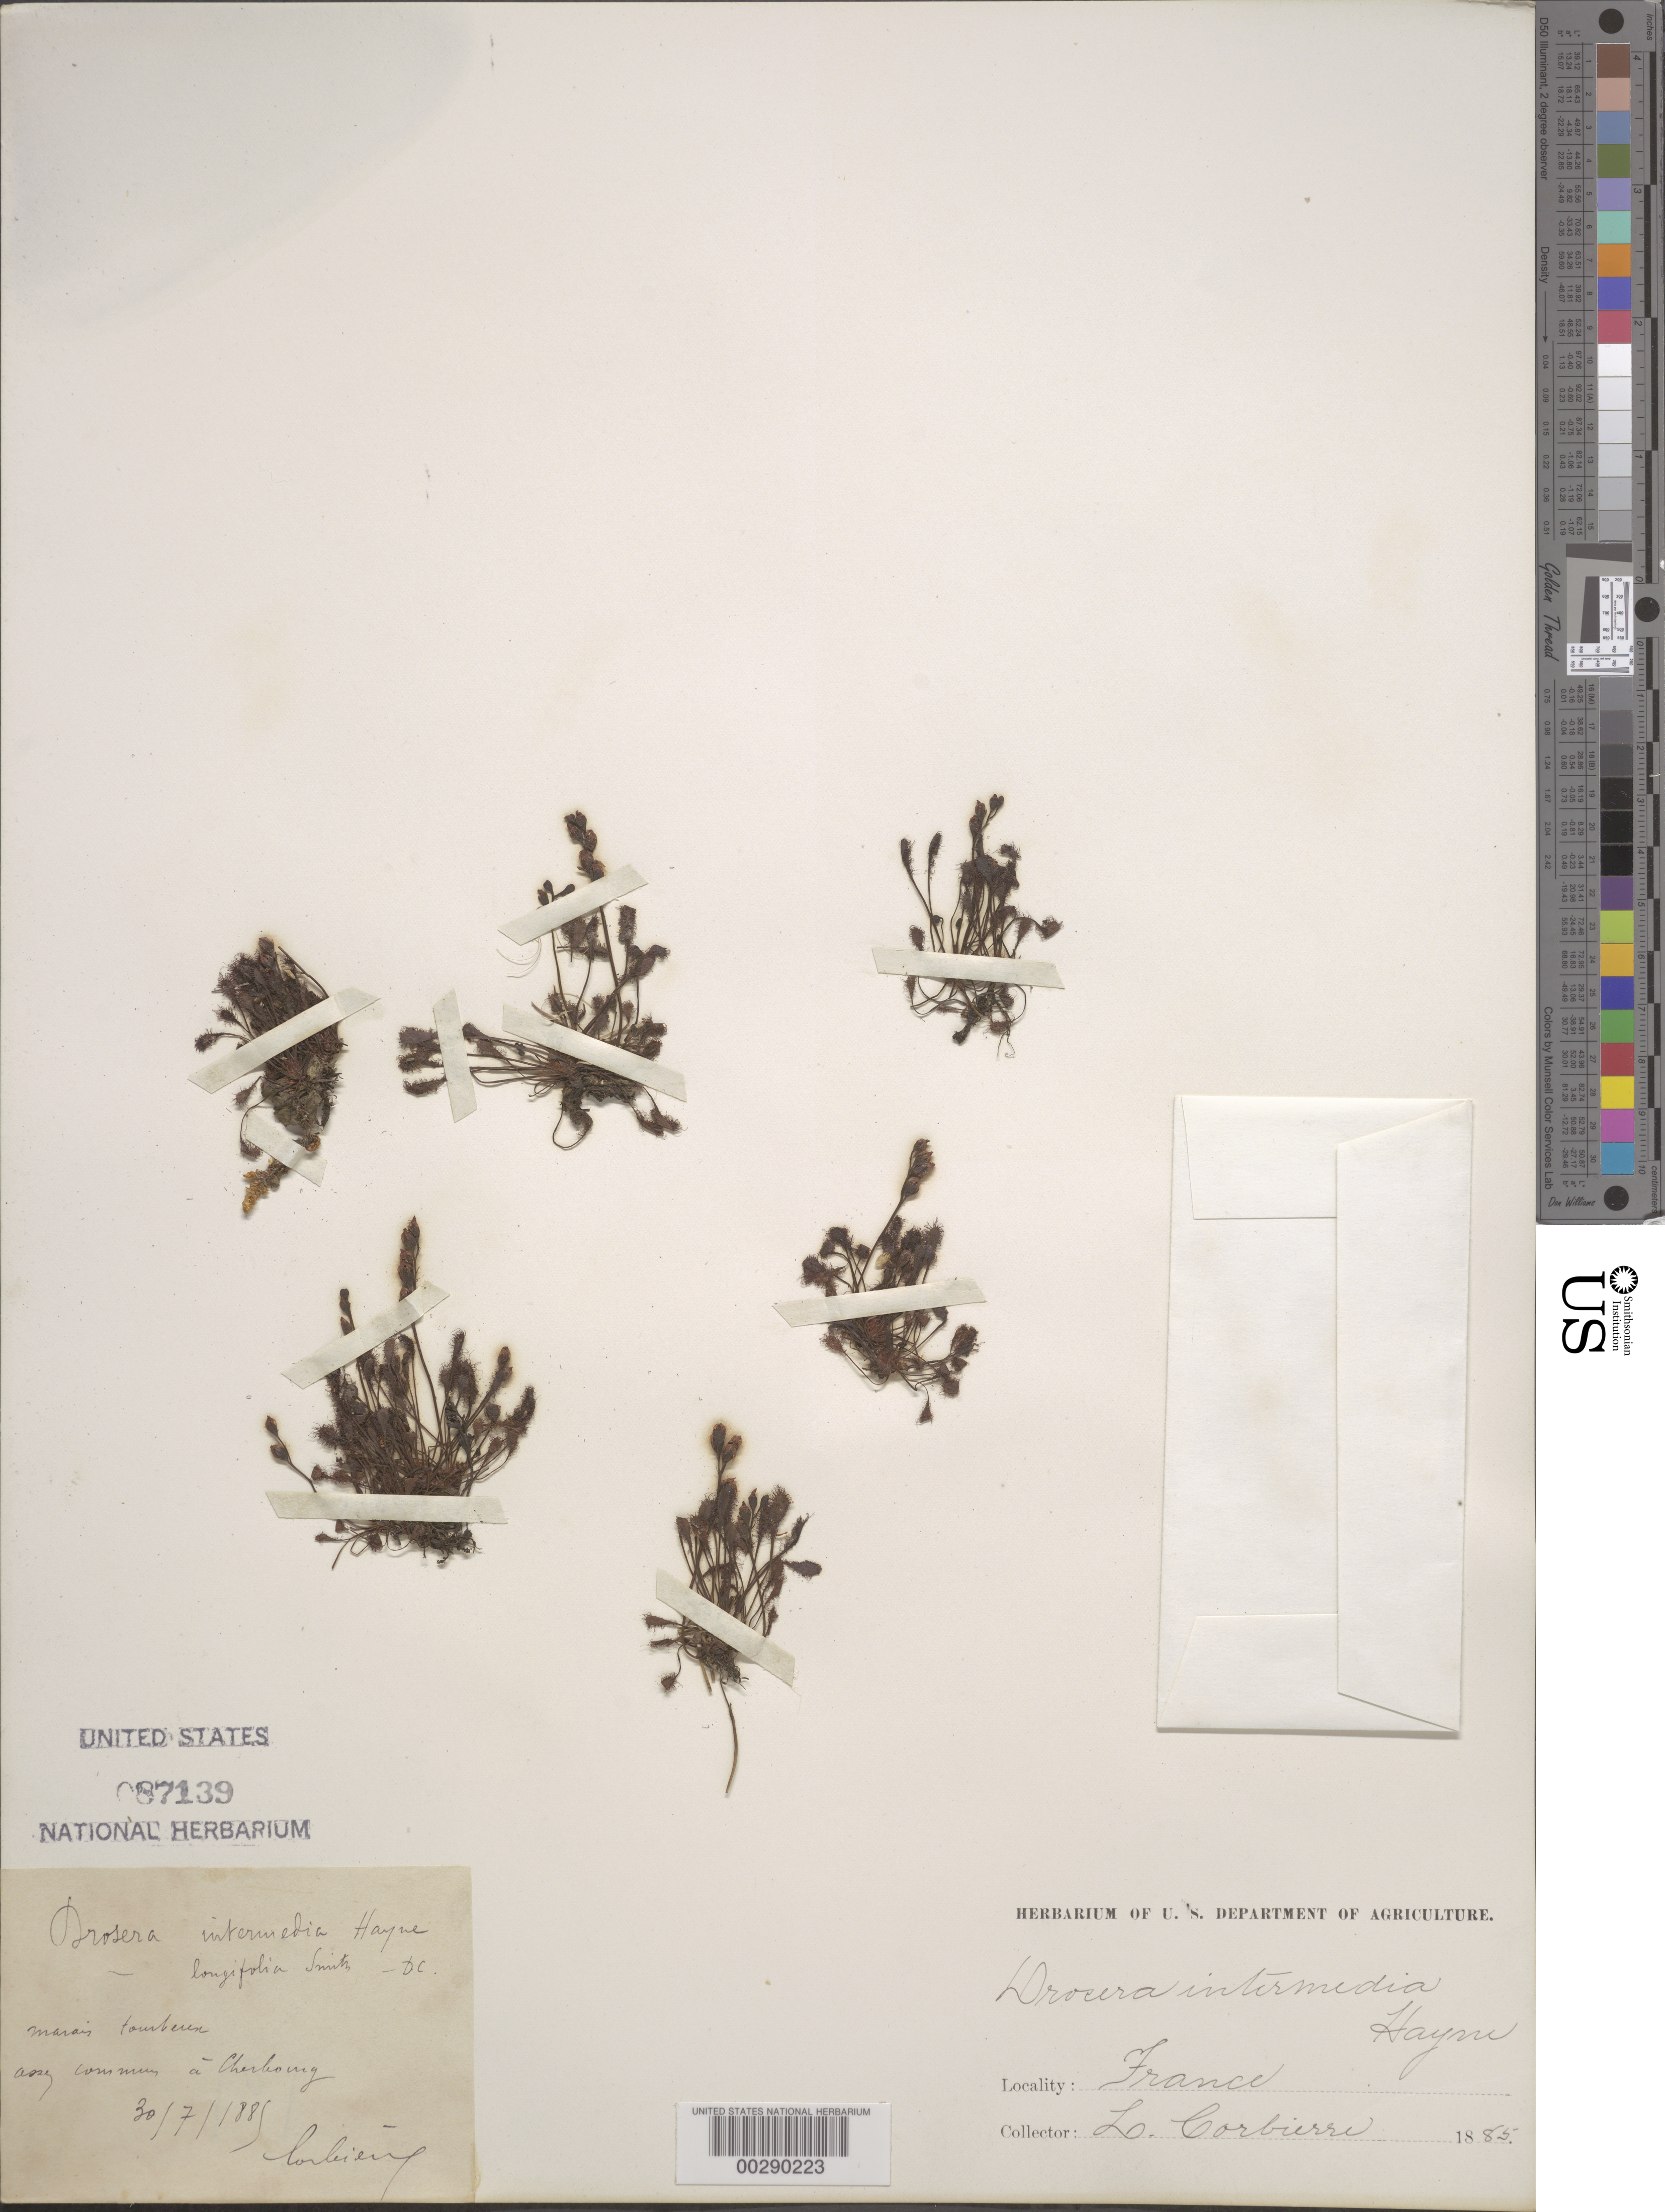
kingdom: Plantae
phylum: Tracheophyta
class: Magnoliopsida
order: Caryophyllales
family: Droseraceae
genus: Drosera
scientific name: Drosera intermedia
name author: Hayne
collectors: L. Corbière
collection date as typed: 30 Jul 1885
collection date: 1885-07-30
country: France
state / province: Normandie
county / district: Manche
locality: Cherbourg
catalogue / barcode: US 87139